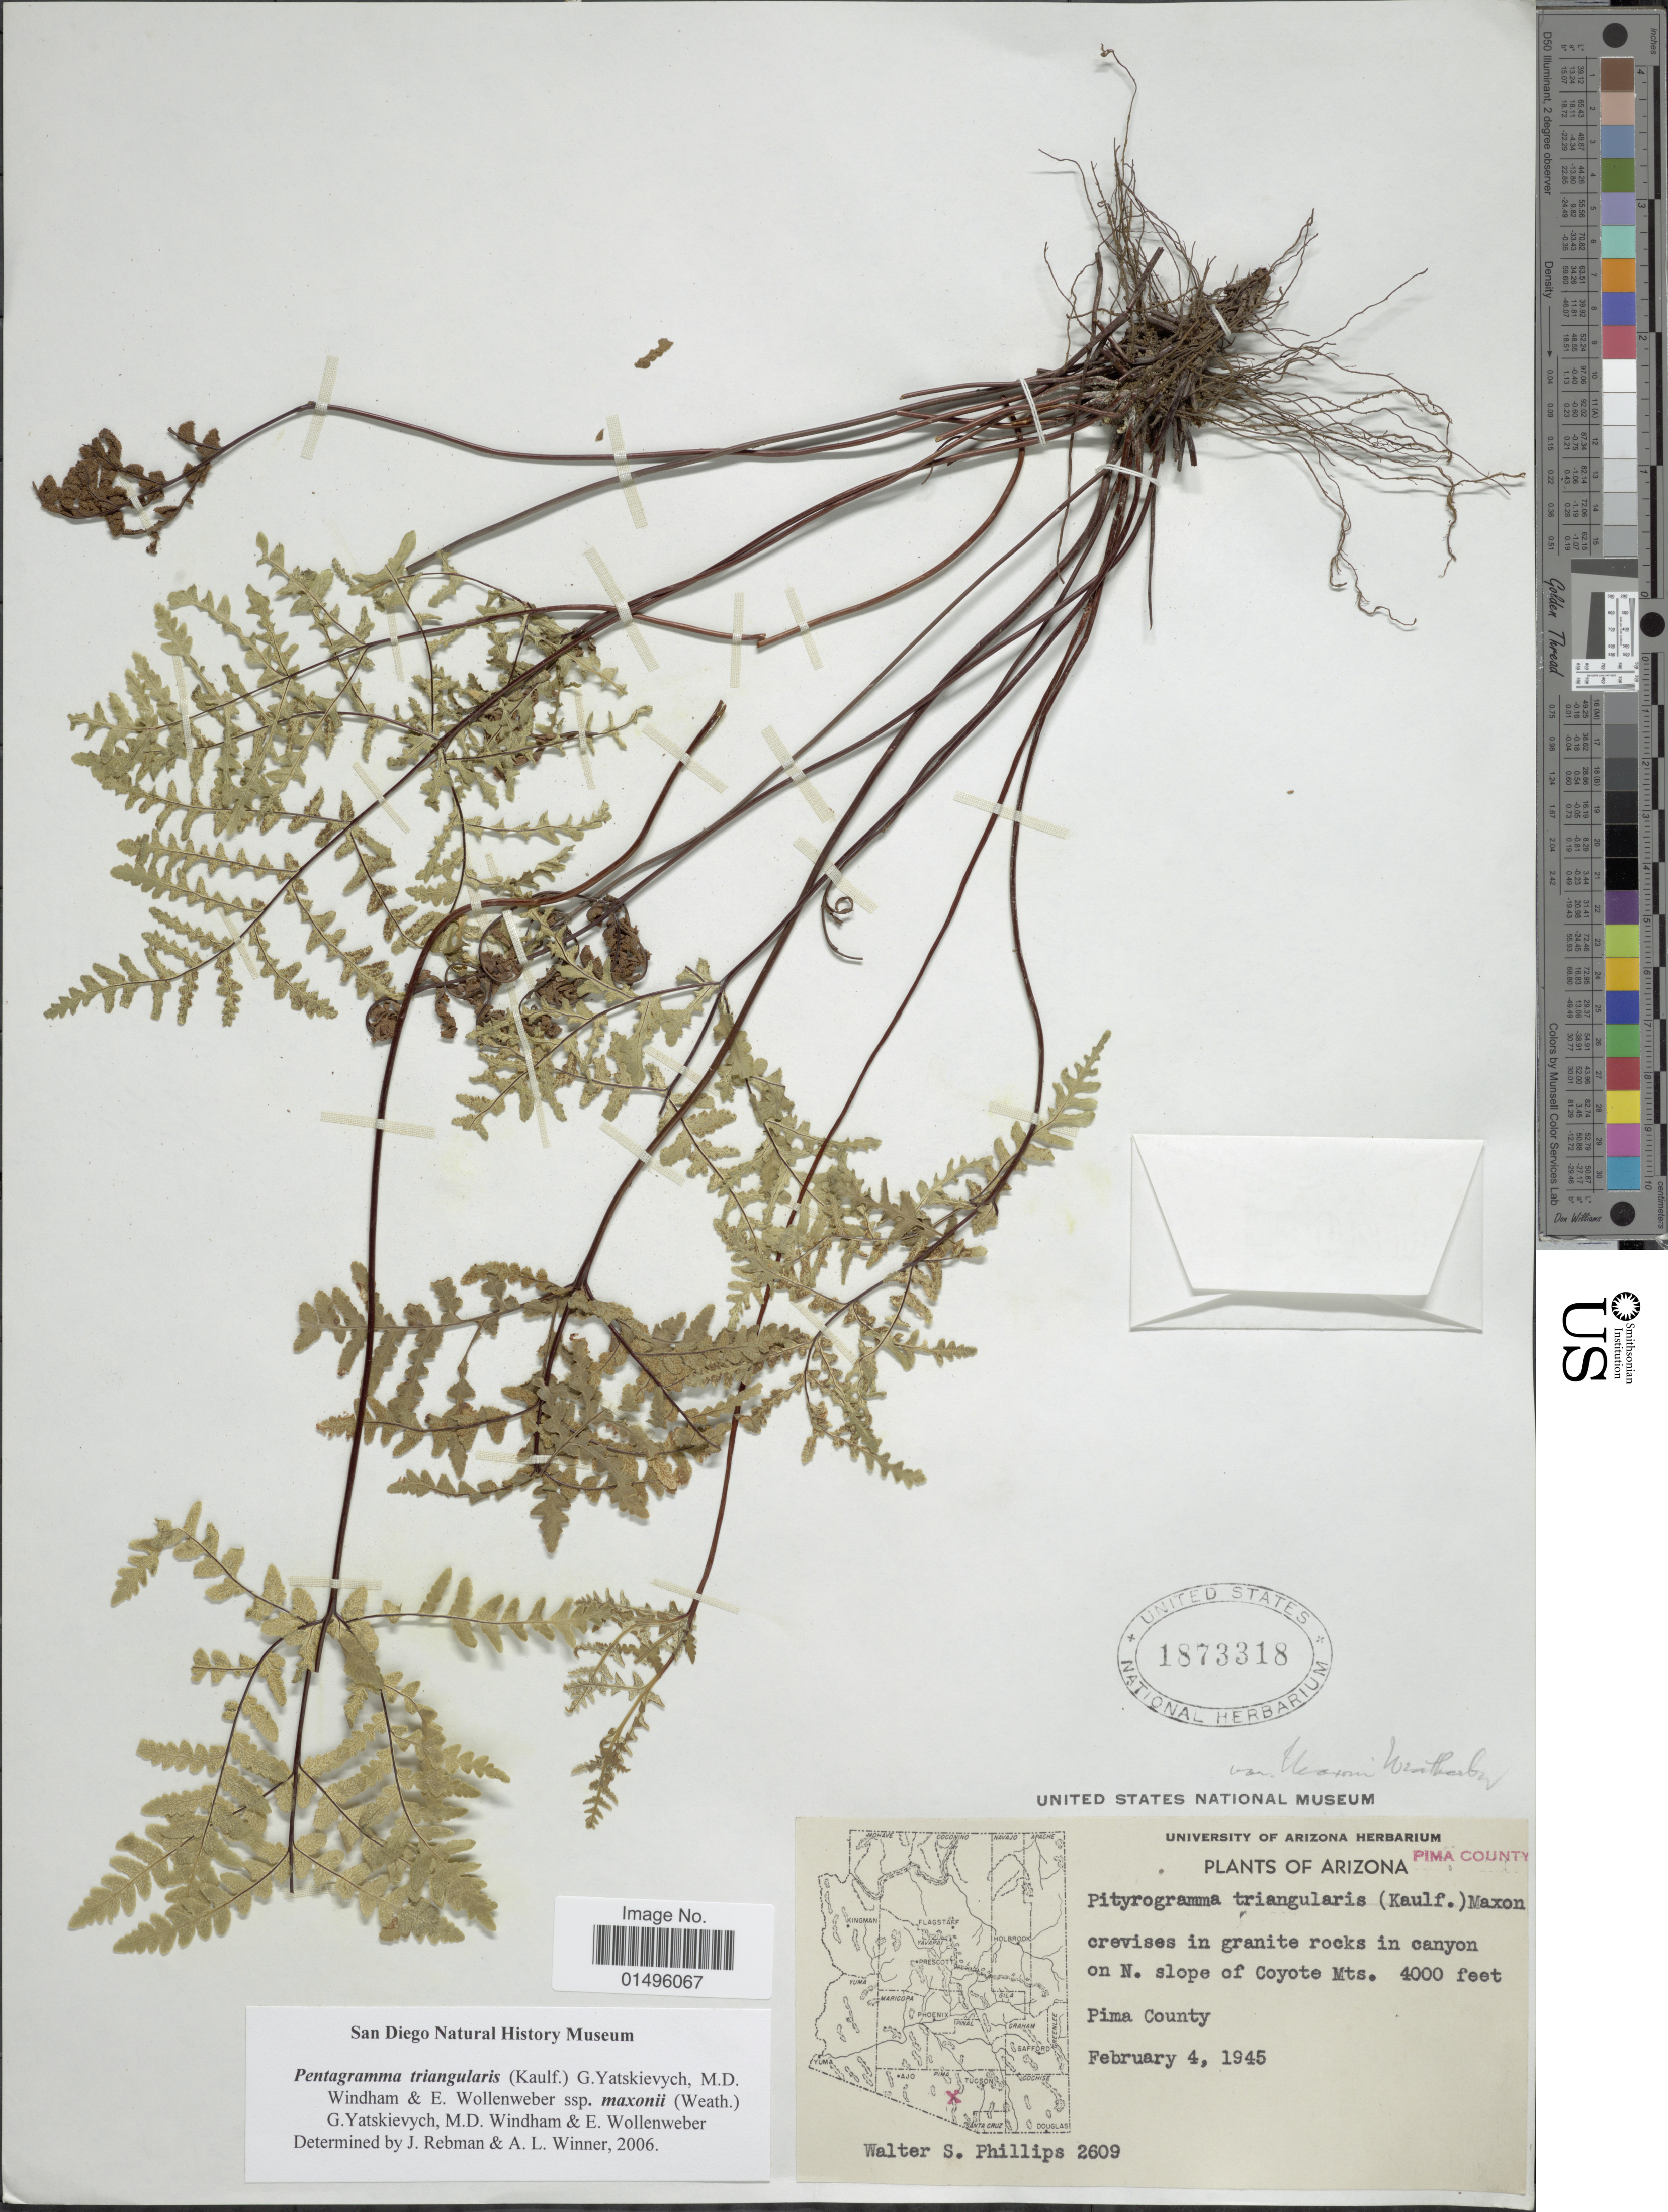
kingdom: Plantae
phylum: Tracheophyta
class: Polypodiopsida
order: Polypodiales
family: Pteridaceae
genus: Pentagramma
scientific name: Pentagramma maxonii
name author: (Weath.) Schuettp. & Windham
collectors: W. S. Phillips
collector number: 2609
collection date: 1945-02-04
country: United States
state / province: Arizona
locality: Arizona, Pima County, crevises in granite rocks in canyon on N. slope of Coyote Mts.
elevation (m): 1219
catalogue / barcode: US 1873318